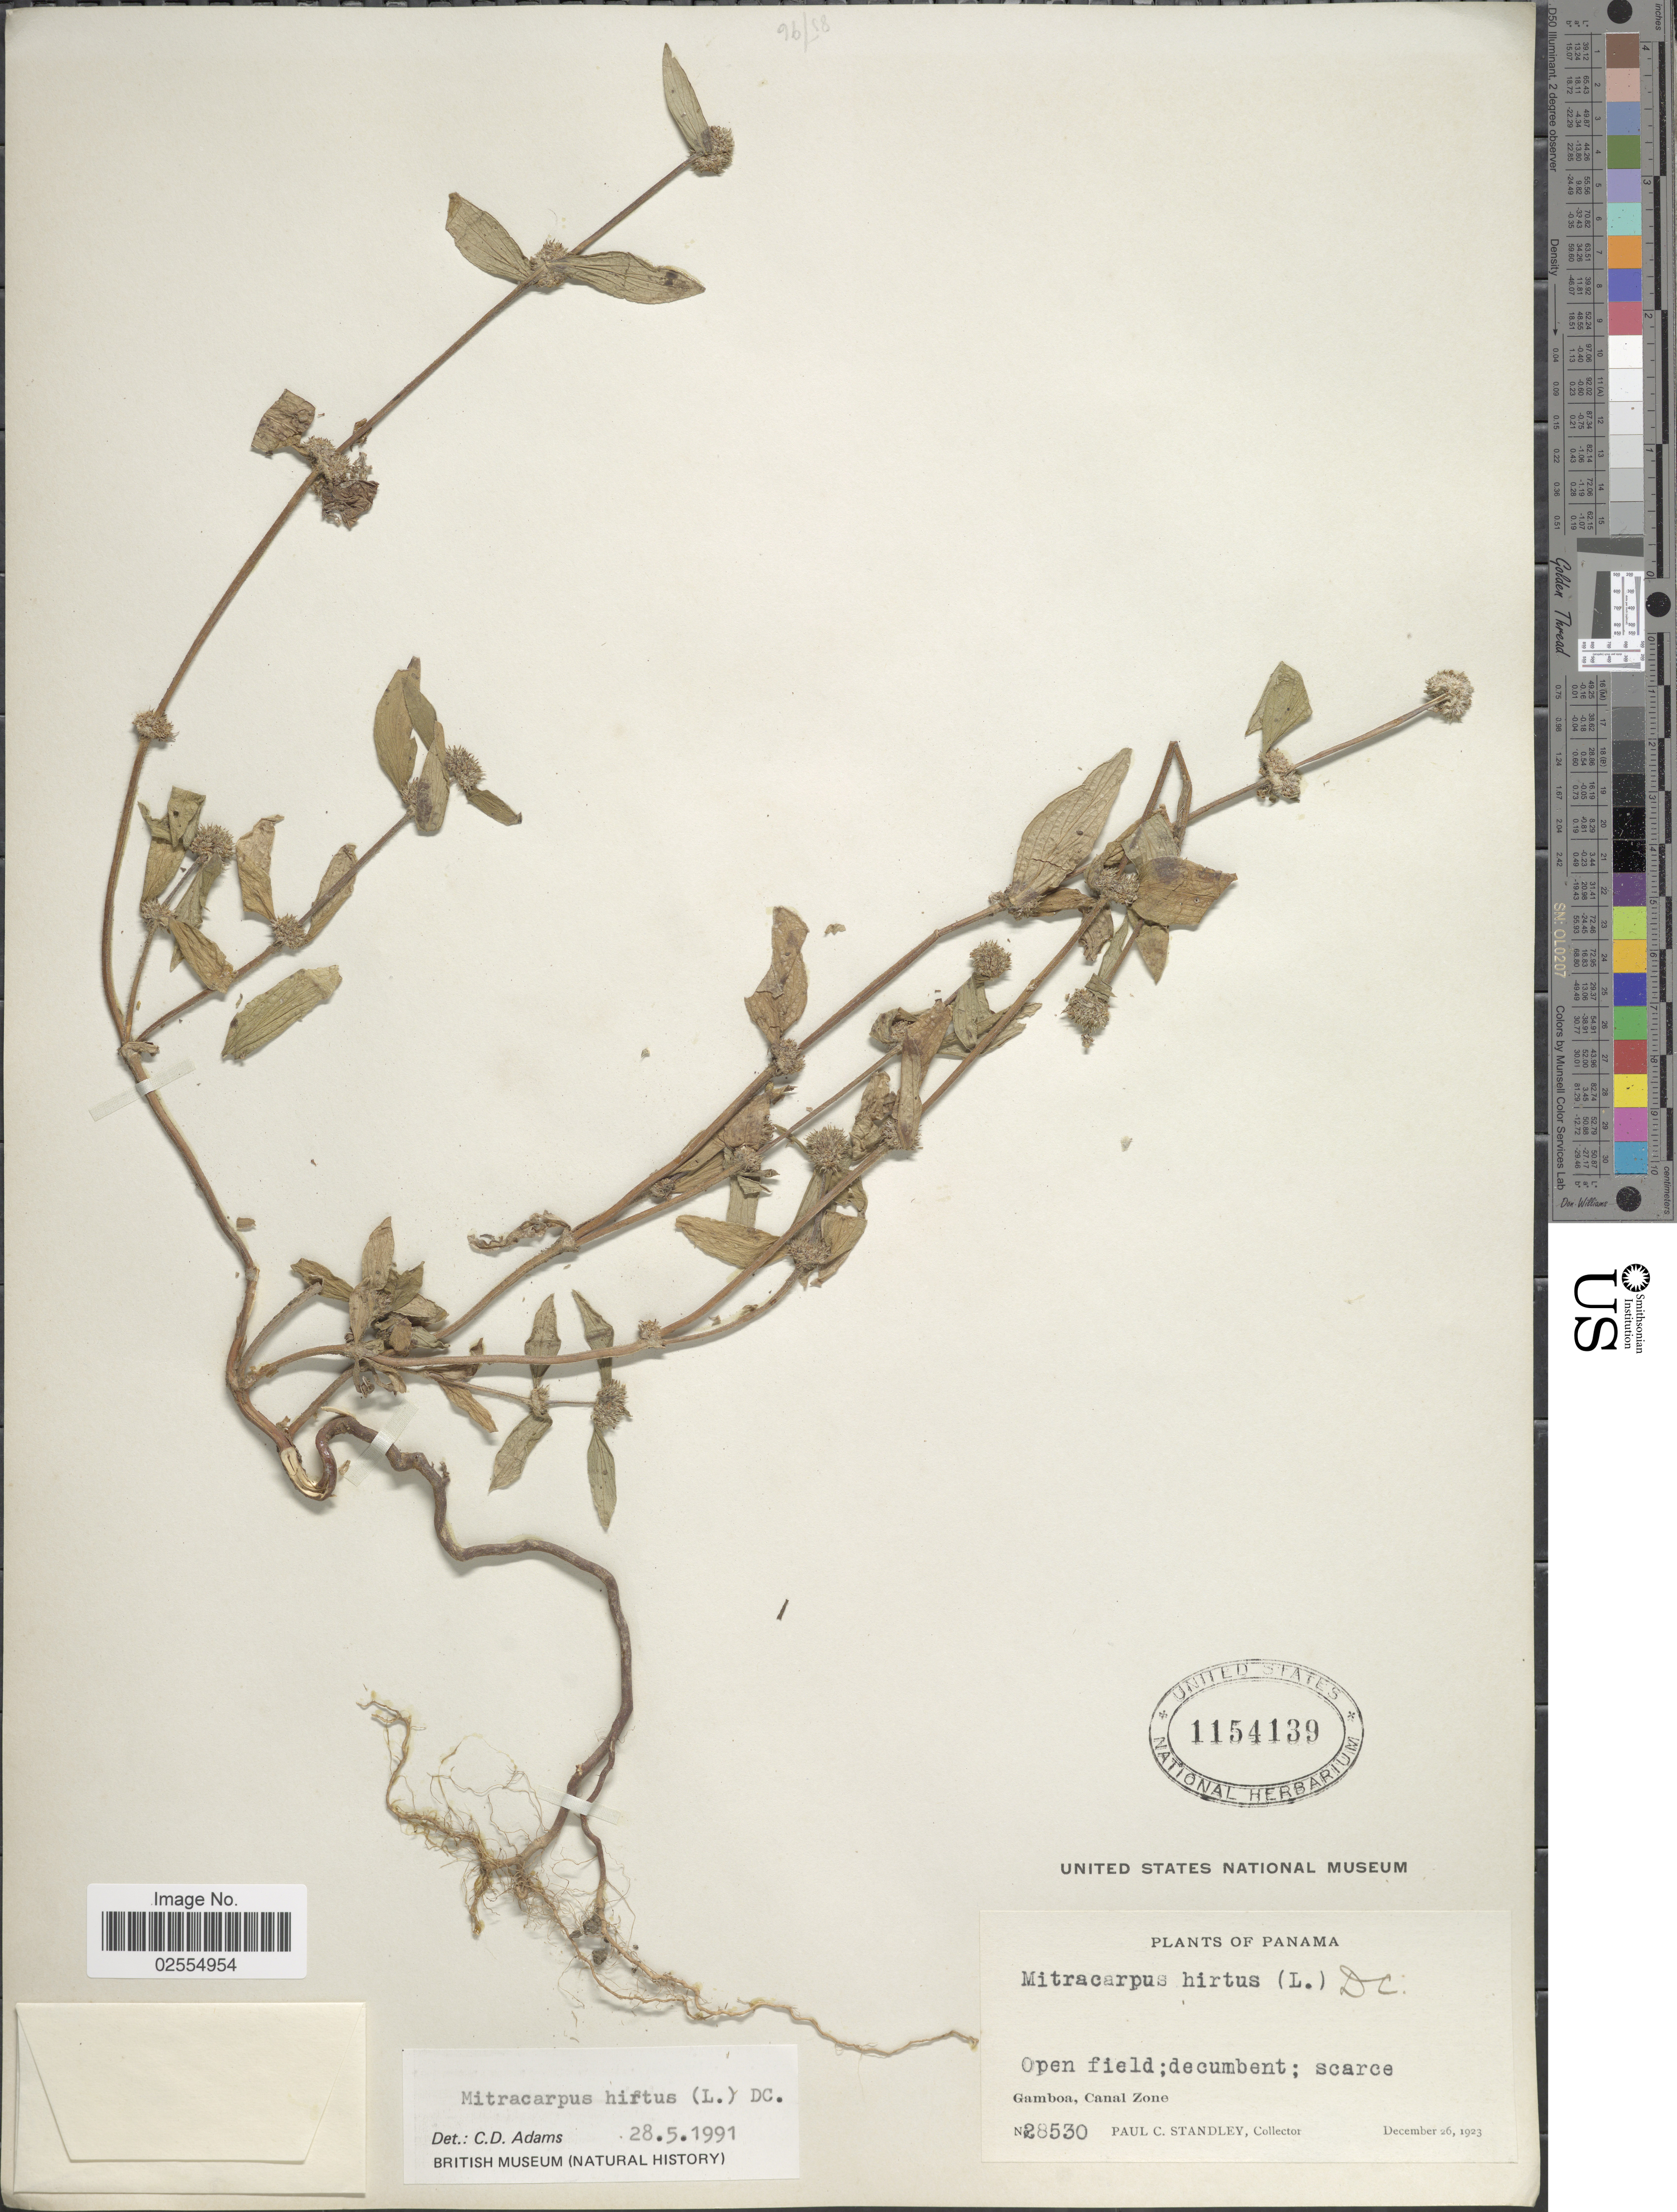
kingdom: Plantae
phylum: Tracheophyta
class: Magnoliopsida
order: Gentianales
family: Rubiaceae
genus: Mitracarpus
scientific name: Mitracarpus hirtus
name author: (L.) DC.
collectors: P. C. Standley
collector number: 28530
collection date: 1923-12-26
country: Panama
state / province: Colón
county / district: Canal Zone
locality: Gamboa, Canal Zone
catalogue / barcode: US 1154139